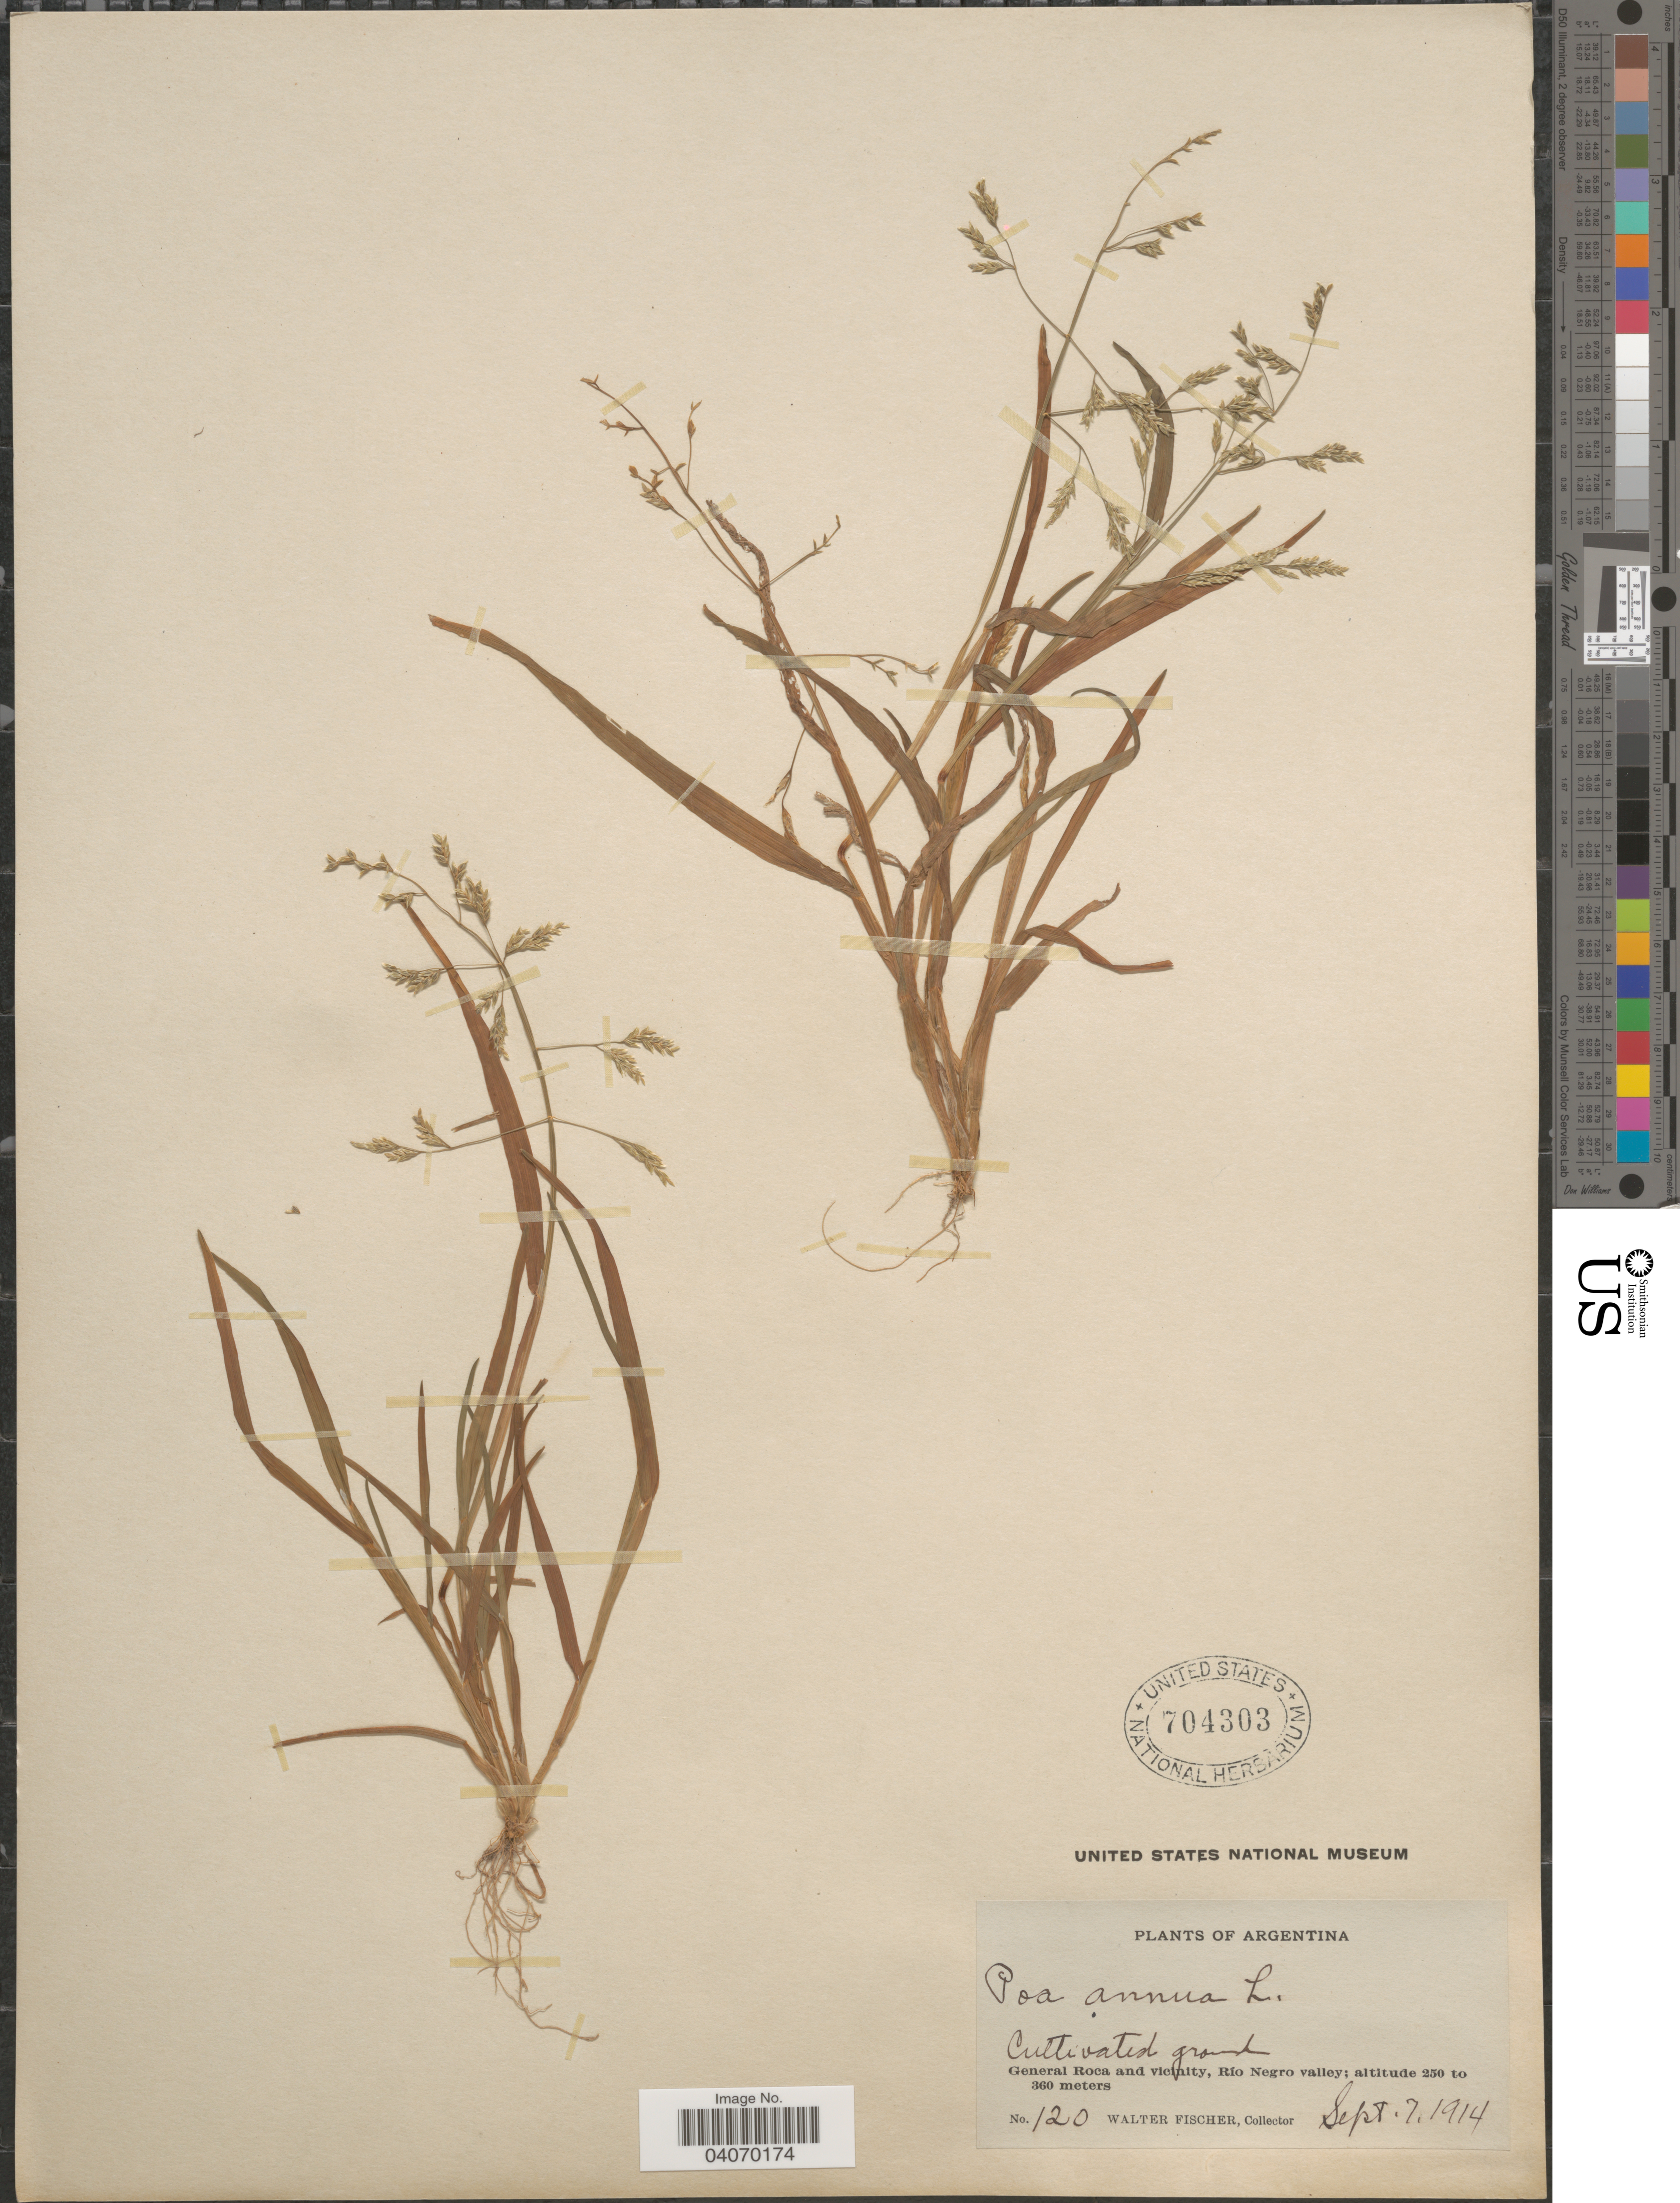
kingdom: Plantae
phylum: Tracheophyta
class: Liliopsida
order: Poales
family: Poaceae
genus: Poa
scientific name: Poa annua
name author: L.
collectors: W. Fischer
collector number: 120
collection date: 1914-09-07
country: Argentina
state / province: Rio Negro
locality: Cultivated ground. General Roca and vicinity, Río Negro valley.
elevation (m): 250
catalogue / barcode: US 704303